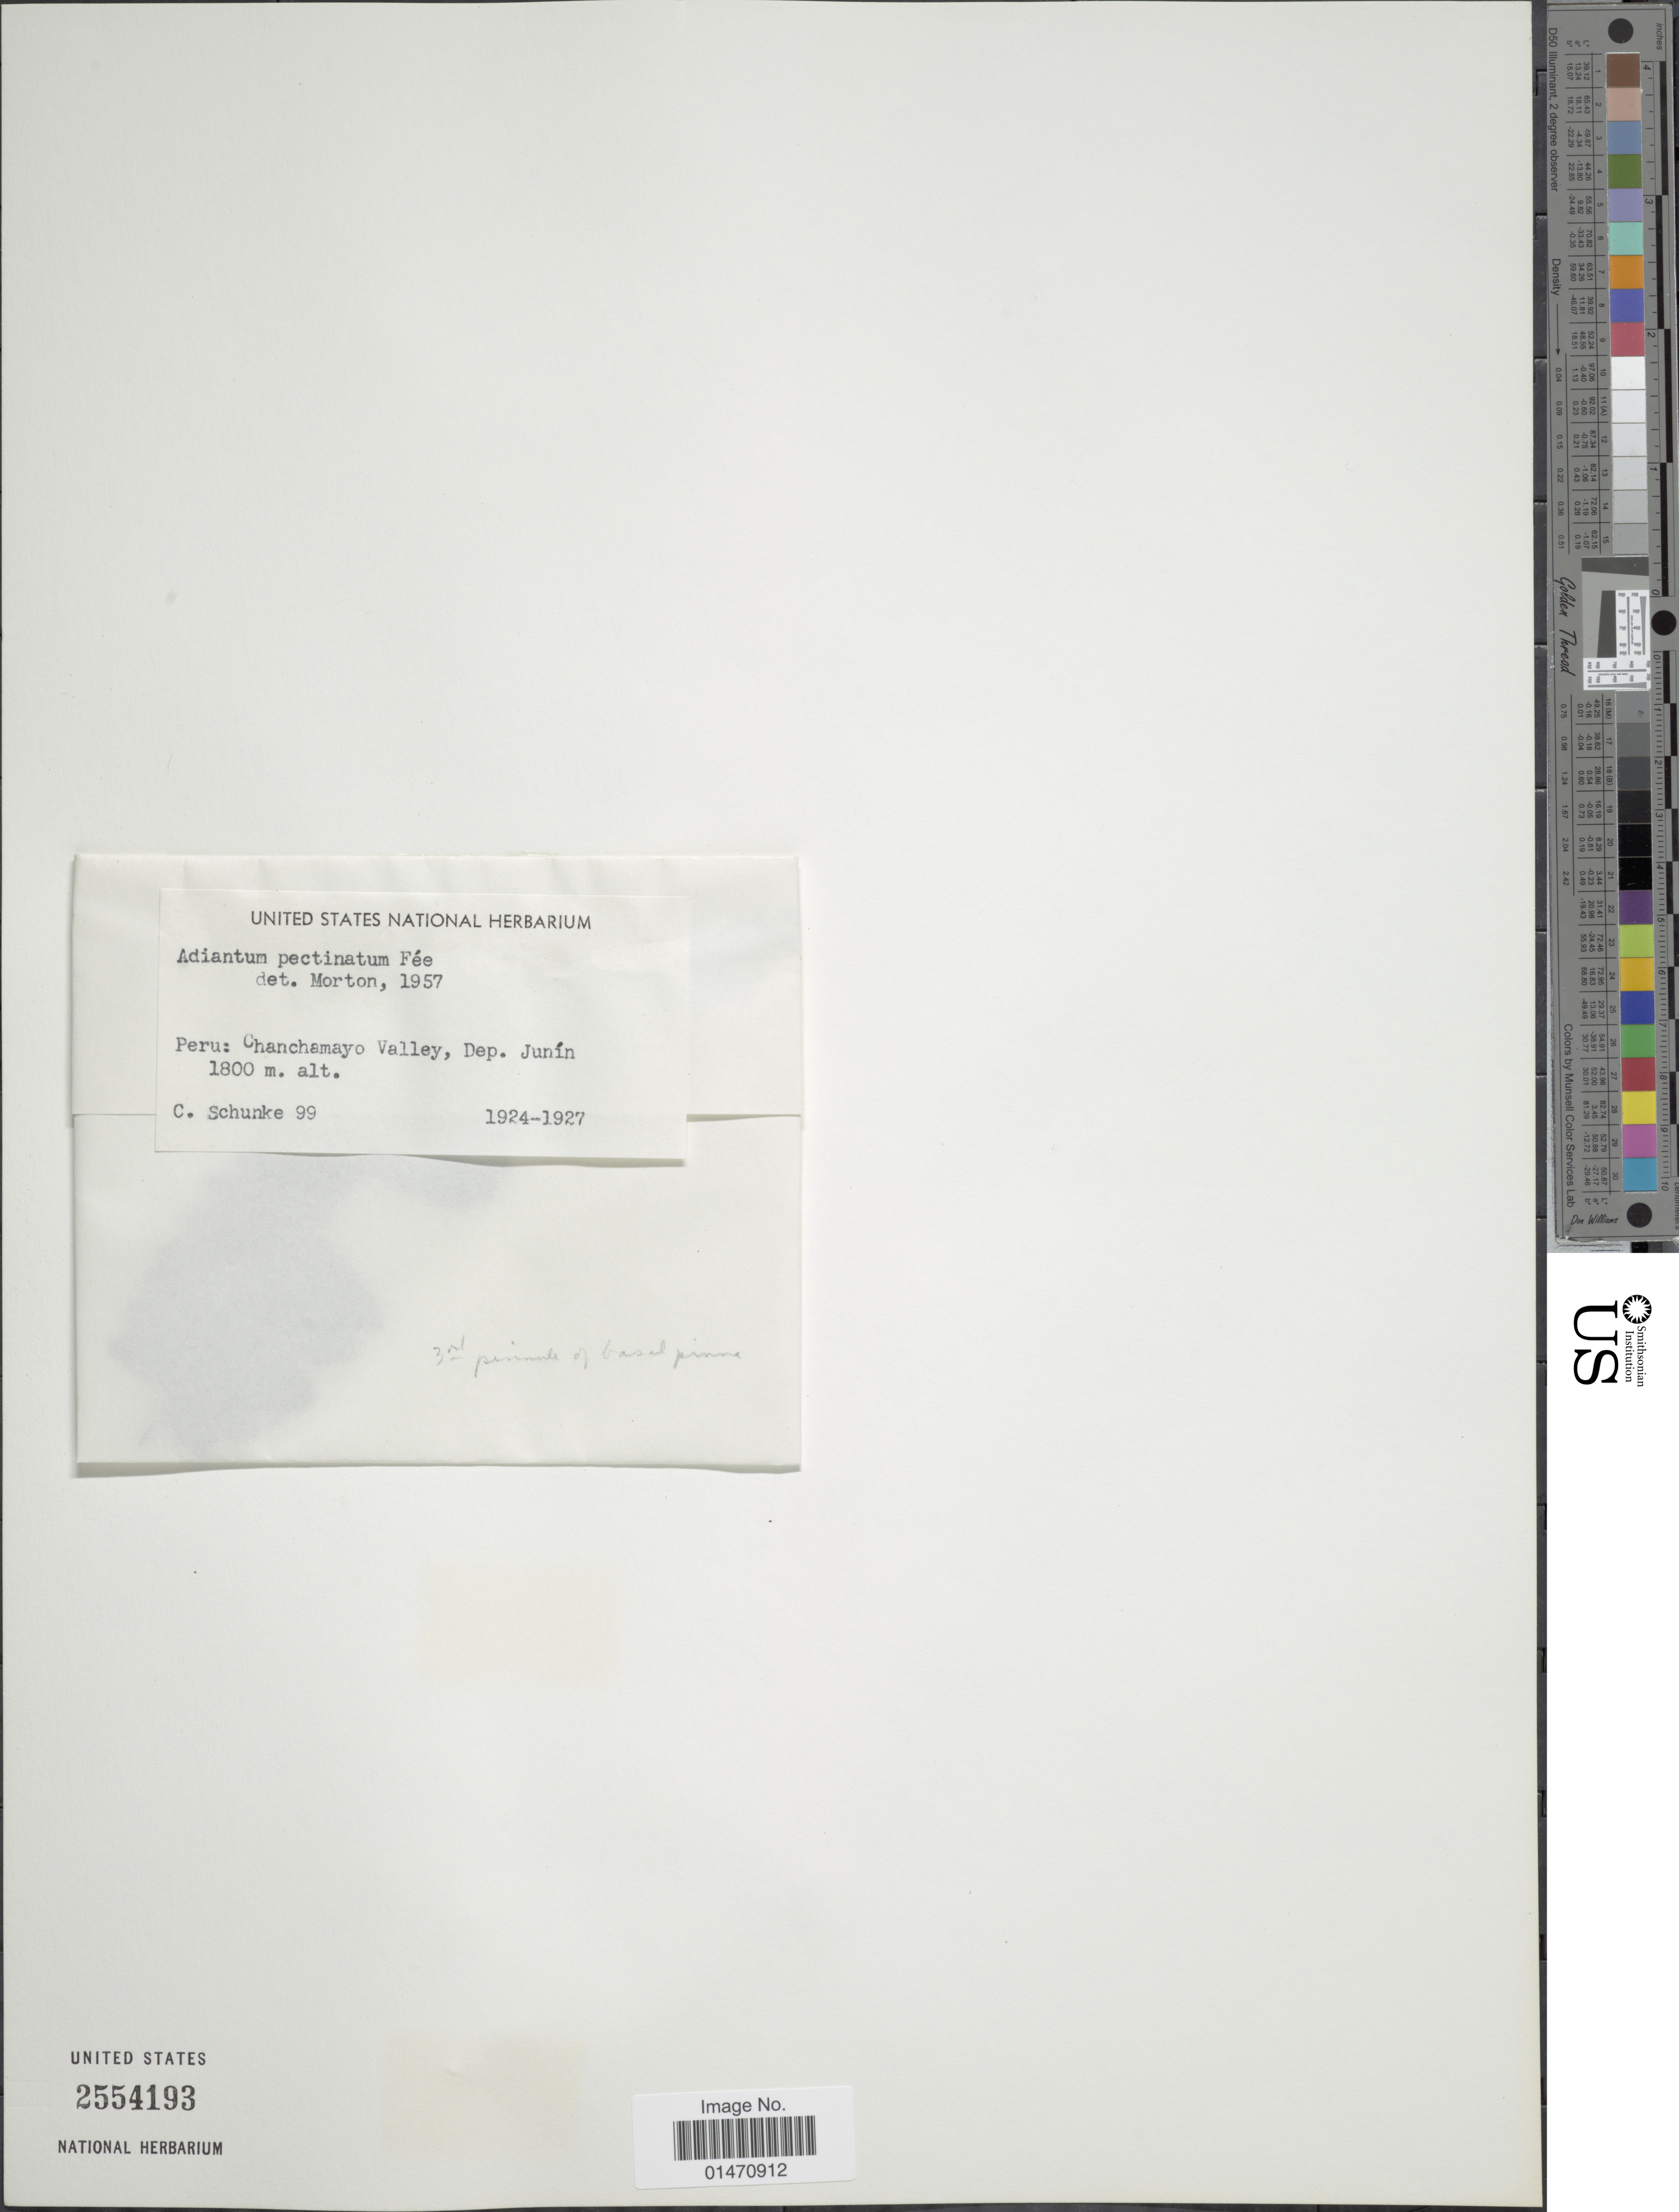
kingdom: Plantae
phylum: Tracheophyta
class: Polypodiopsida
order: Polypodiales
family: Pteridaceae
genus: Adiantum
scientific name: Adiantum pectinatum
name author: Kunze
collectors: C. Schunke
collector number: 99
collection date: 1924/1927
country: Peru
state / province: Junín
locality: Peru: Chanchamayo valley, Dep. Junin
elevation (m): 1800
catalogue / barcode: US 2554193